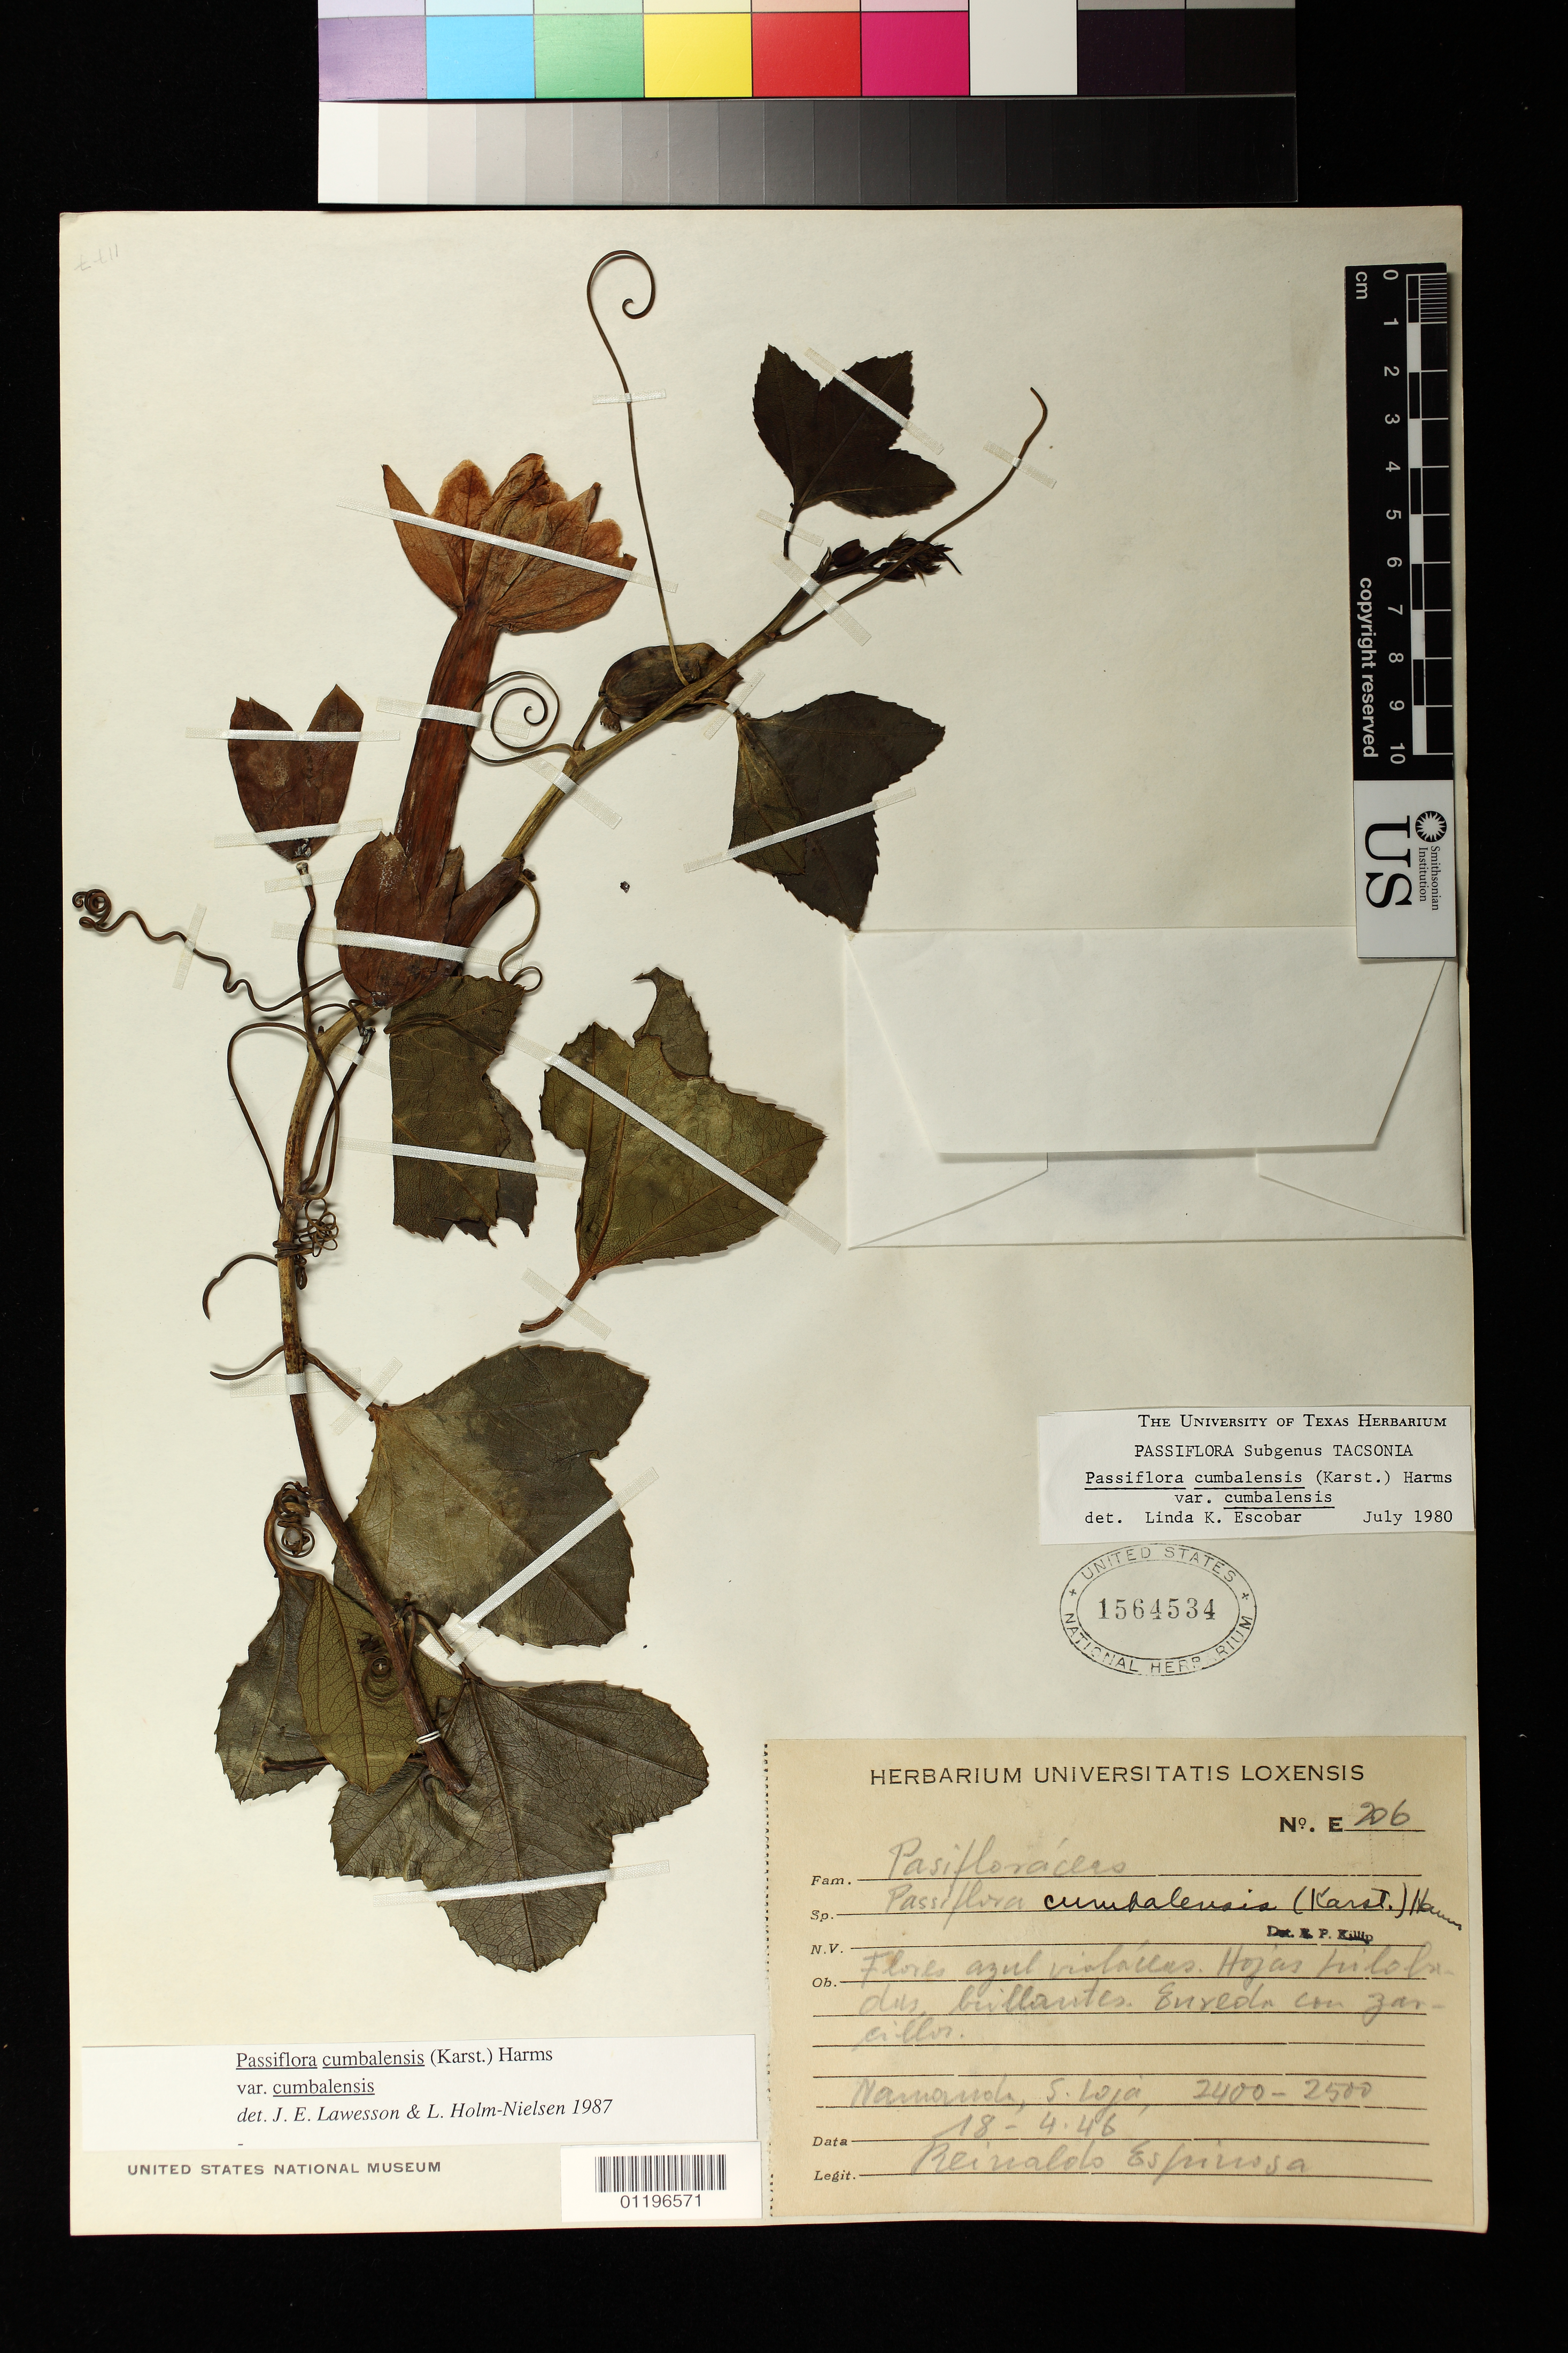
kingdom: Plantae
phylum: Tracheophyta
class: Magnoliopsida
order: Malpighiales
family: Passifloraceae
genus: Passiflora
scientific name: Passiflora cumbalensis var. cumbalensis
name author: (H. Karst.) Harms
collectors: R. Espinosa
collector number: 206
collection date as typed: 18 Apr 1946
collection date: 1946-04-18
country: Ecuador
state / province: Loja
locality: S. Loja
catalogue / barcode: US 1564534